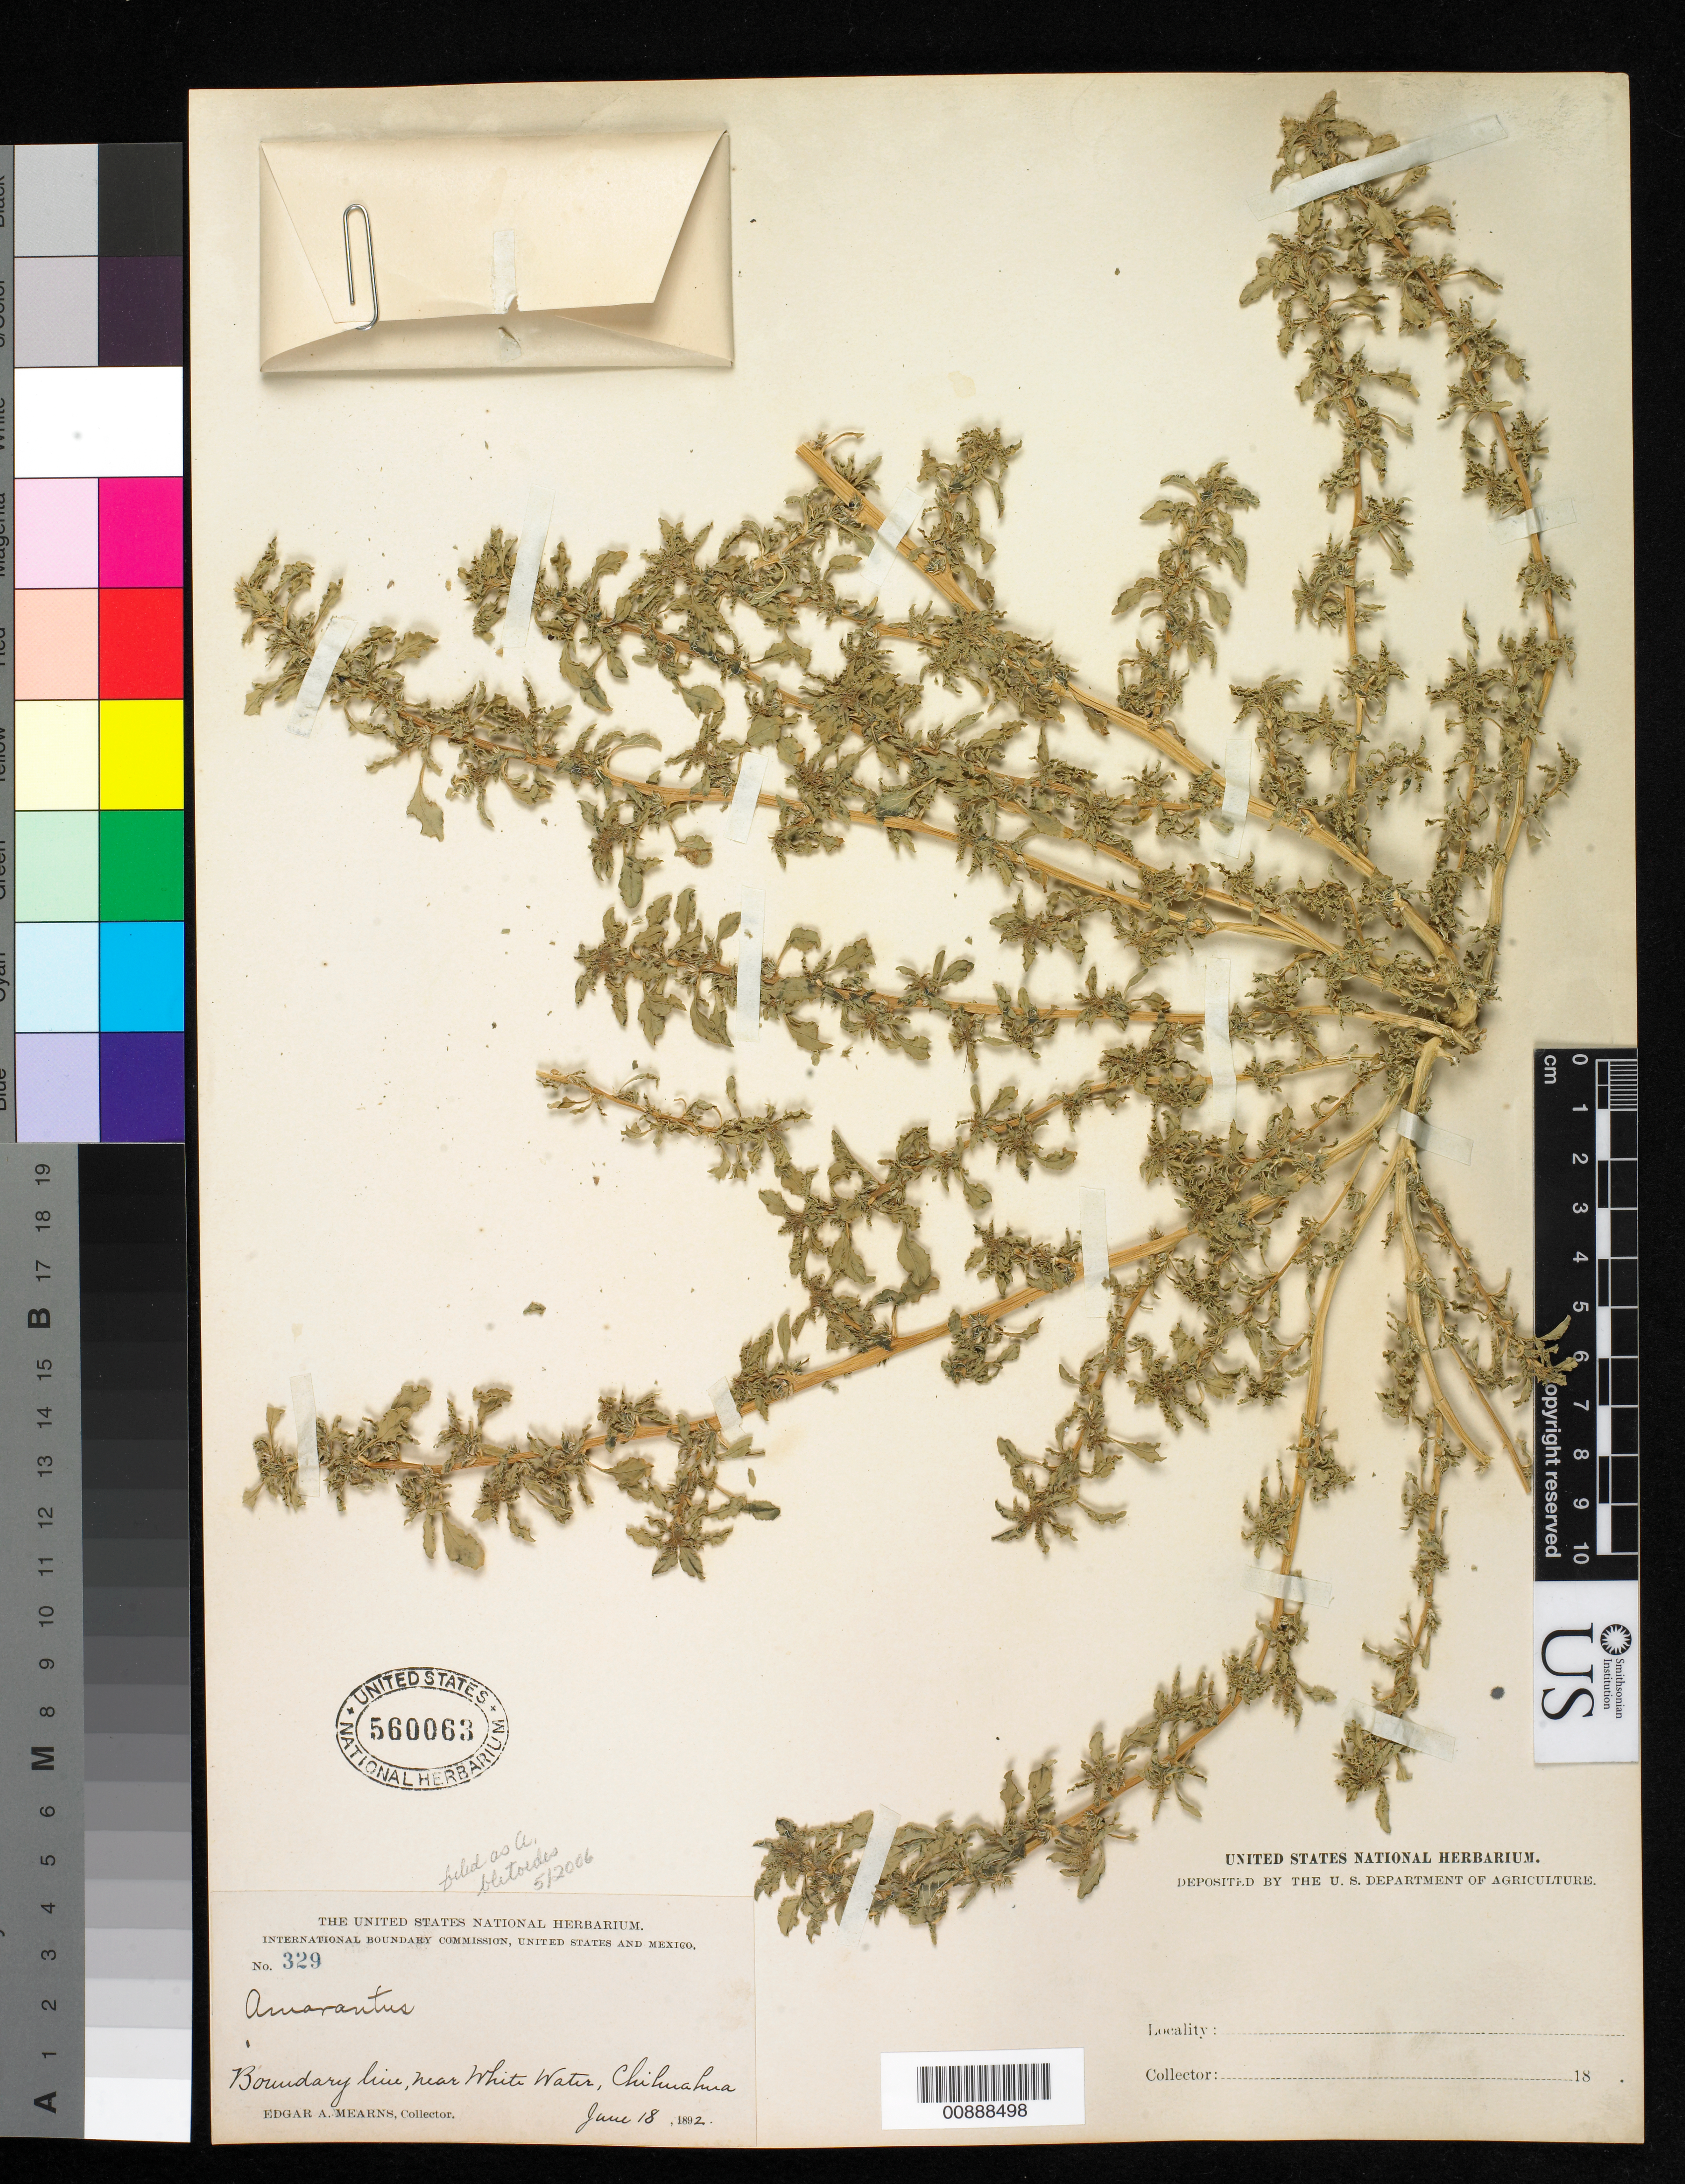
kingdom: Plantae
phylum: Tracheophyta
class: Magnoliopsida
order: Caryophyllales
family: Amaranthaceae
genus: Amaranthus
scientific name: Amaranthus blitoides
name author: S. Watson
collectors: E. A. Mearns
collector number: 329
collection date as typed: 18 Jun 1892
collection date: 1892-06-18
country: Mexico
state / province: Chihuahua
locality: Boundary Line, near White Water, Chihuahua.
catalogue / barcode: US 560063